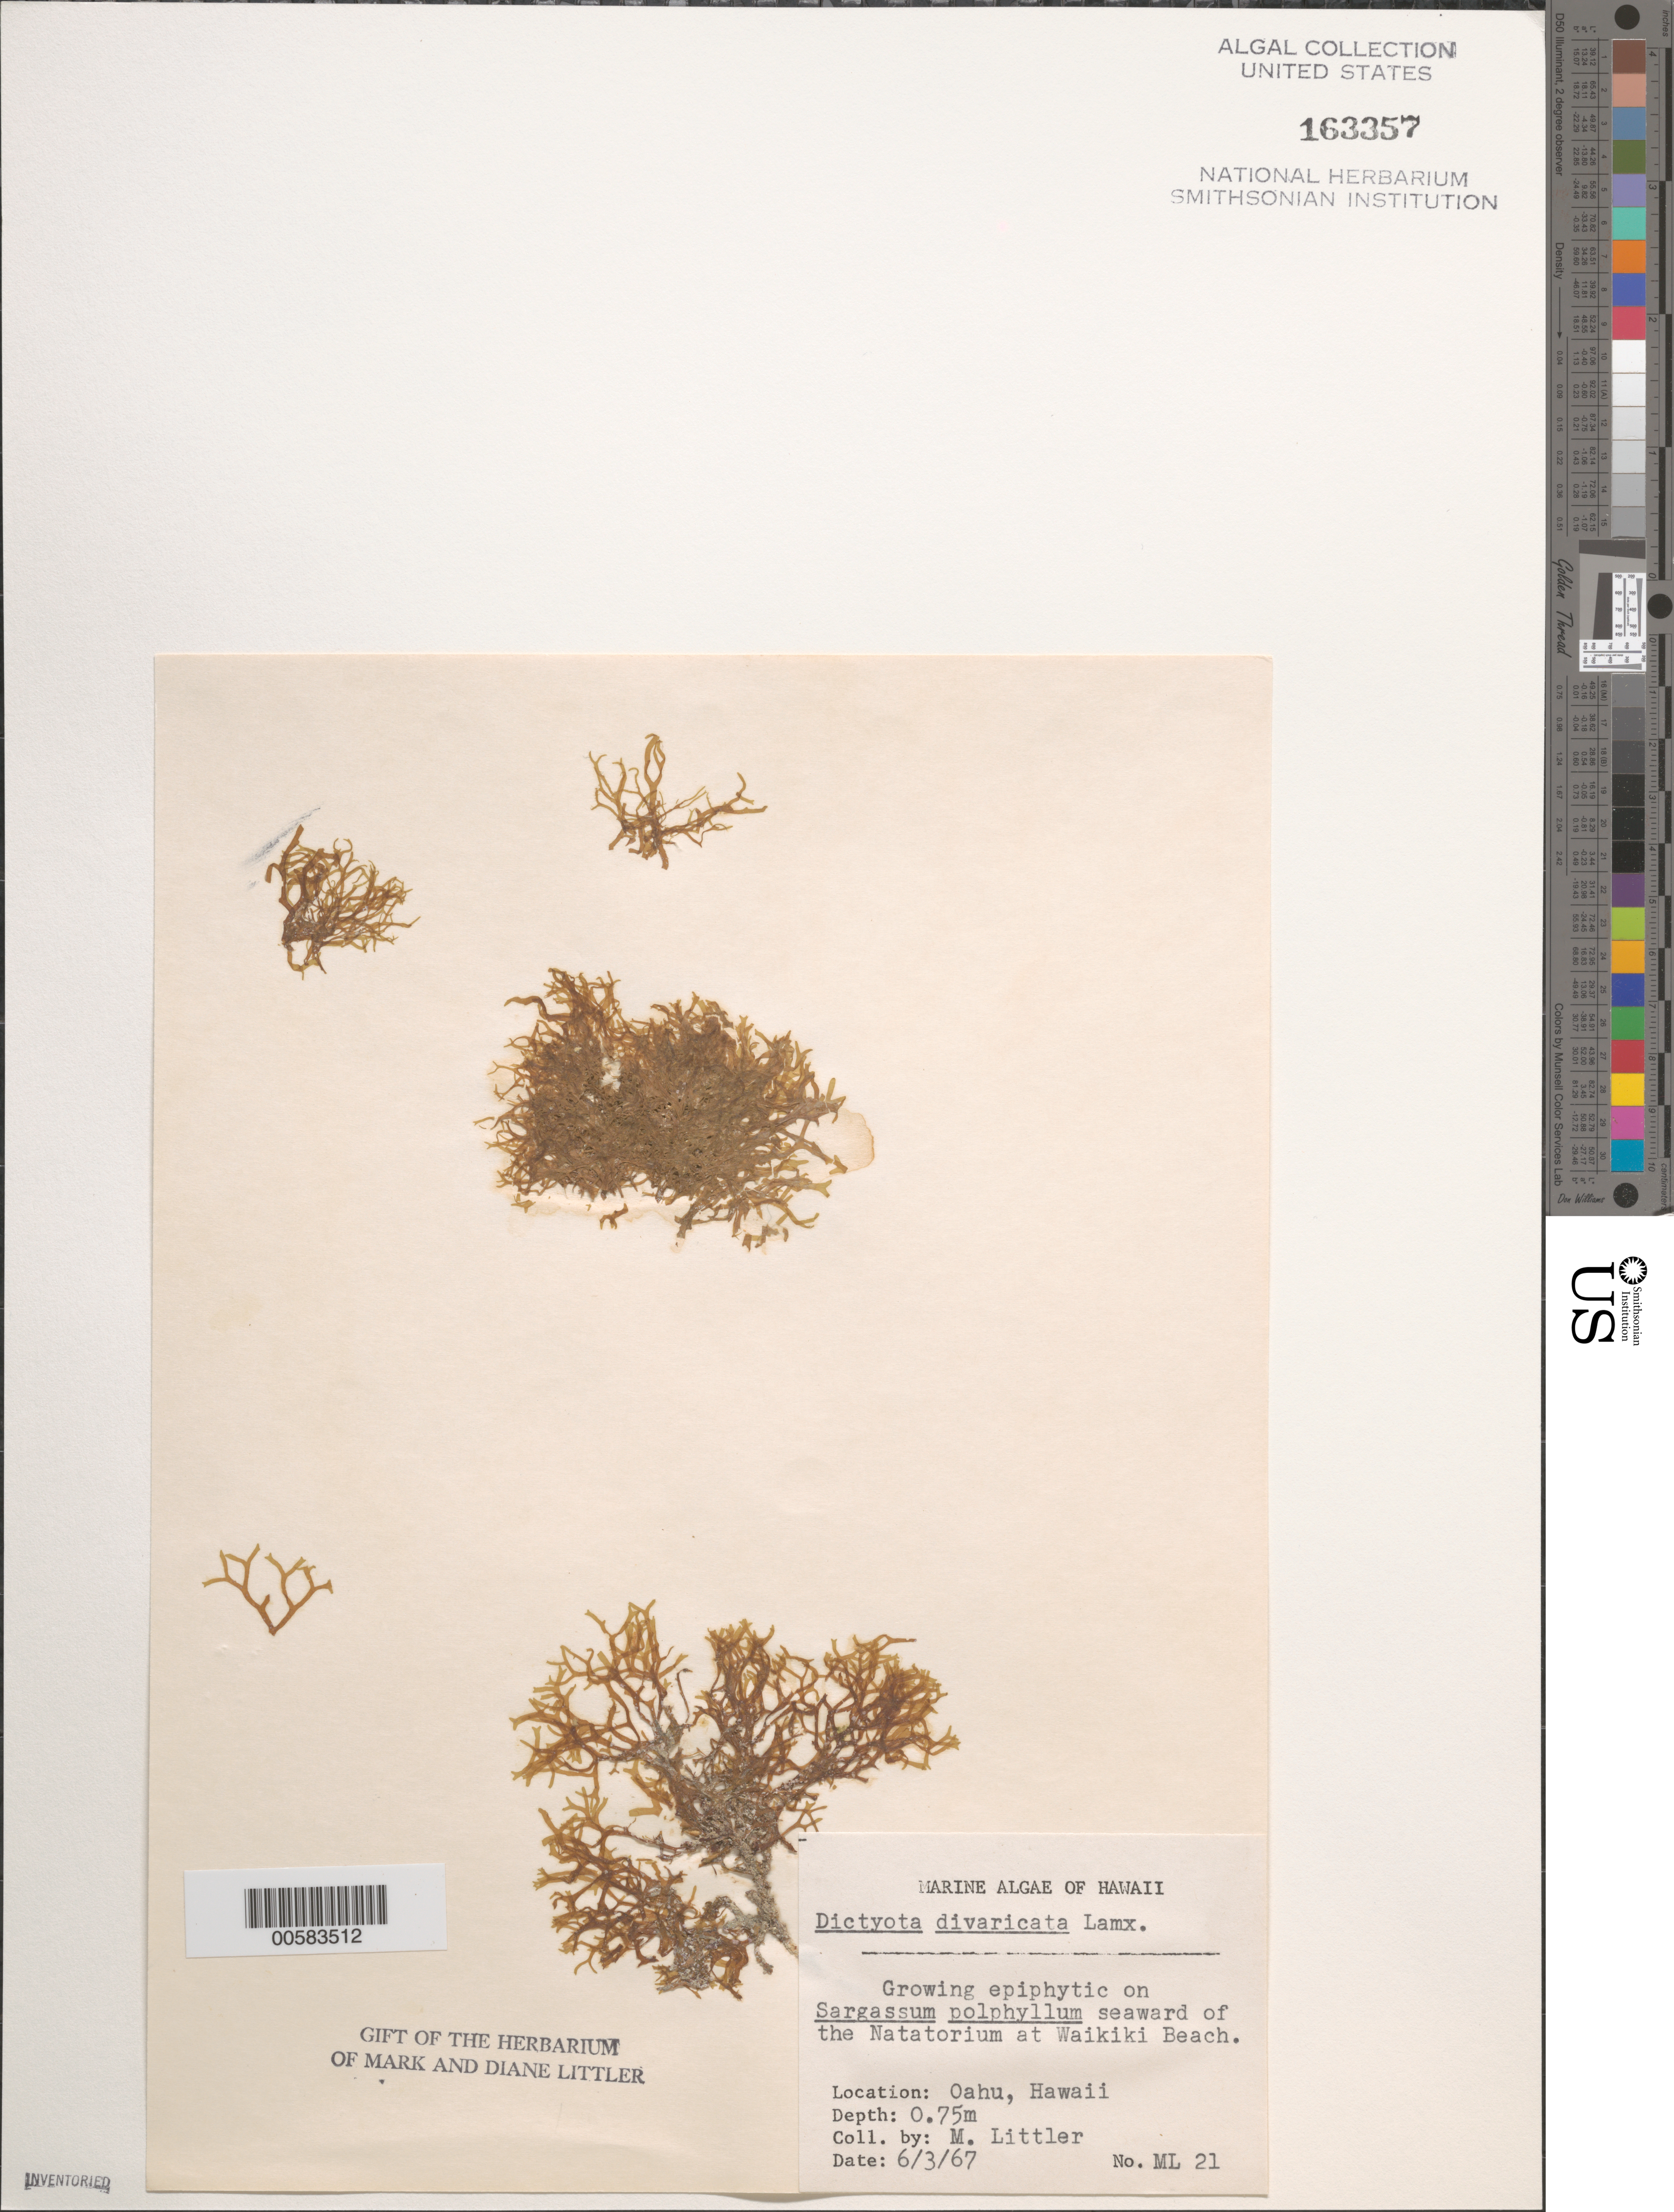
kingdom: Chromista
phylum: Ochrophyta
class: Phaeophyceae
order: Dictyotales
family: Dictyotaceae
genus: Dictyota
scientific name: Dictyota divaricata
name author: J.V.Lamouroux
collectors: M. M. Littler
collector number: ML 21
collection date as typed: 03 Jun 1967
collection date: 1967-06-03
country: United States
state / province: Hawaii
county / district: Honolulu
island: Oahu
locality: Waikiki Beach near Natatorium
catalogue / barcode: US 163357